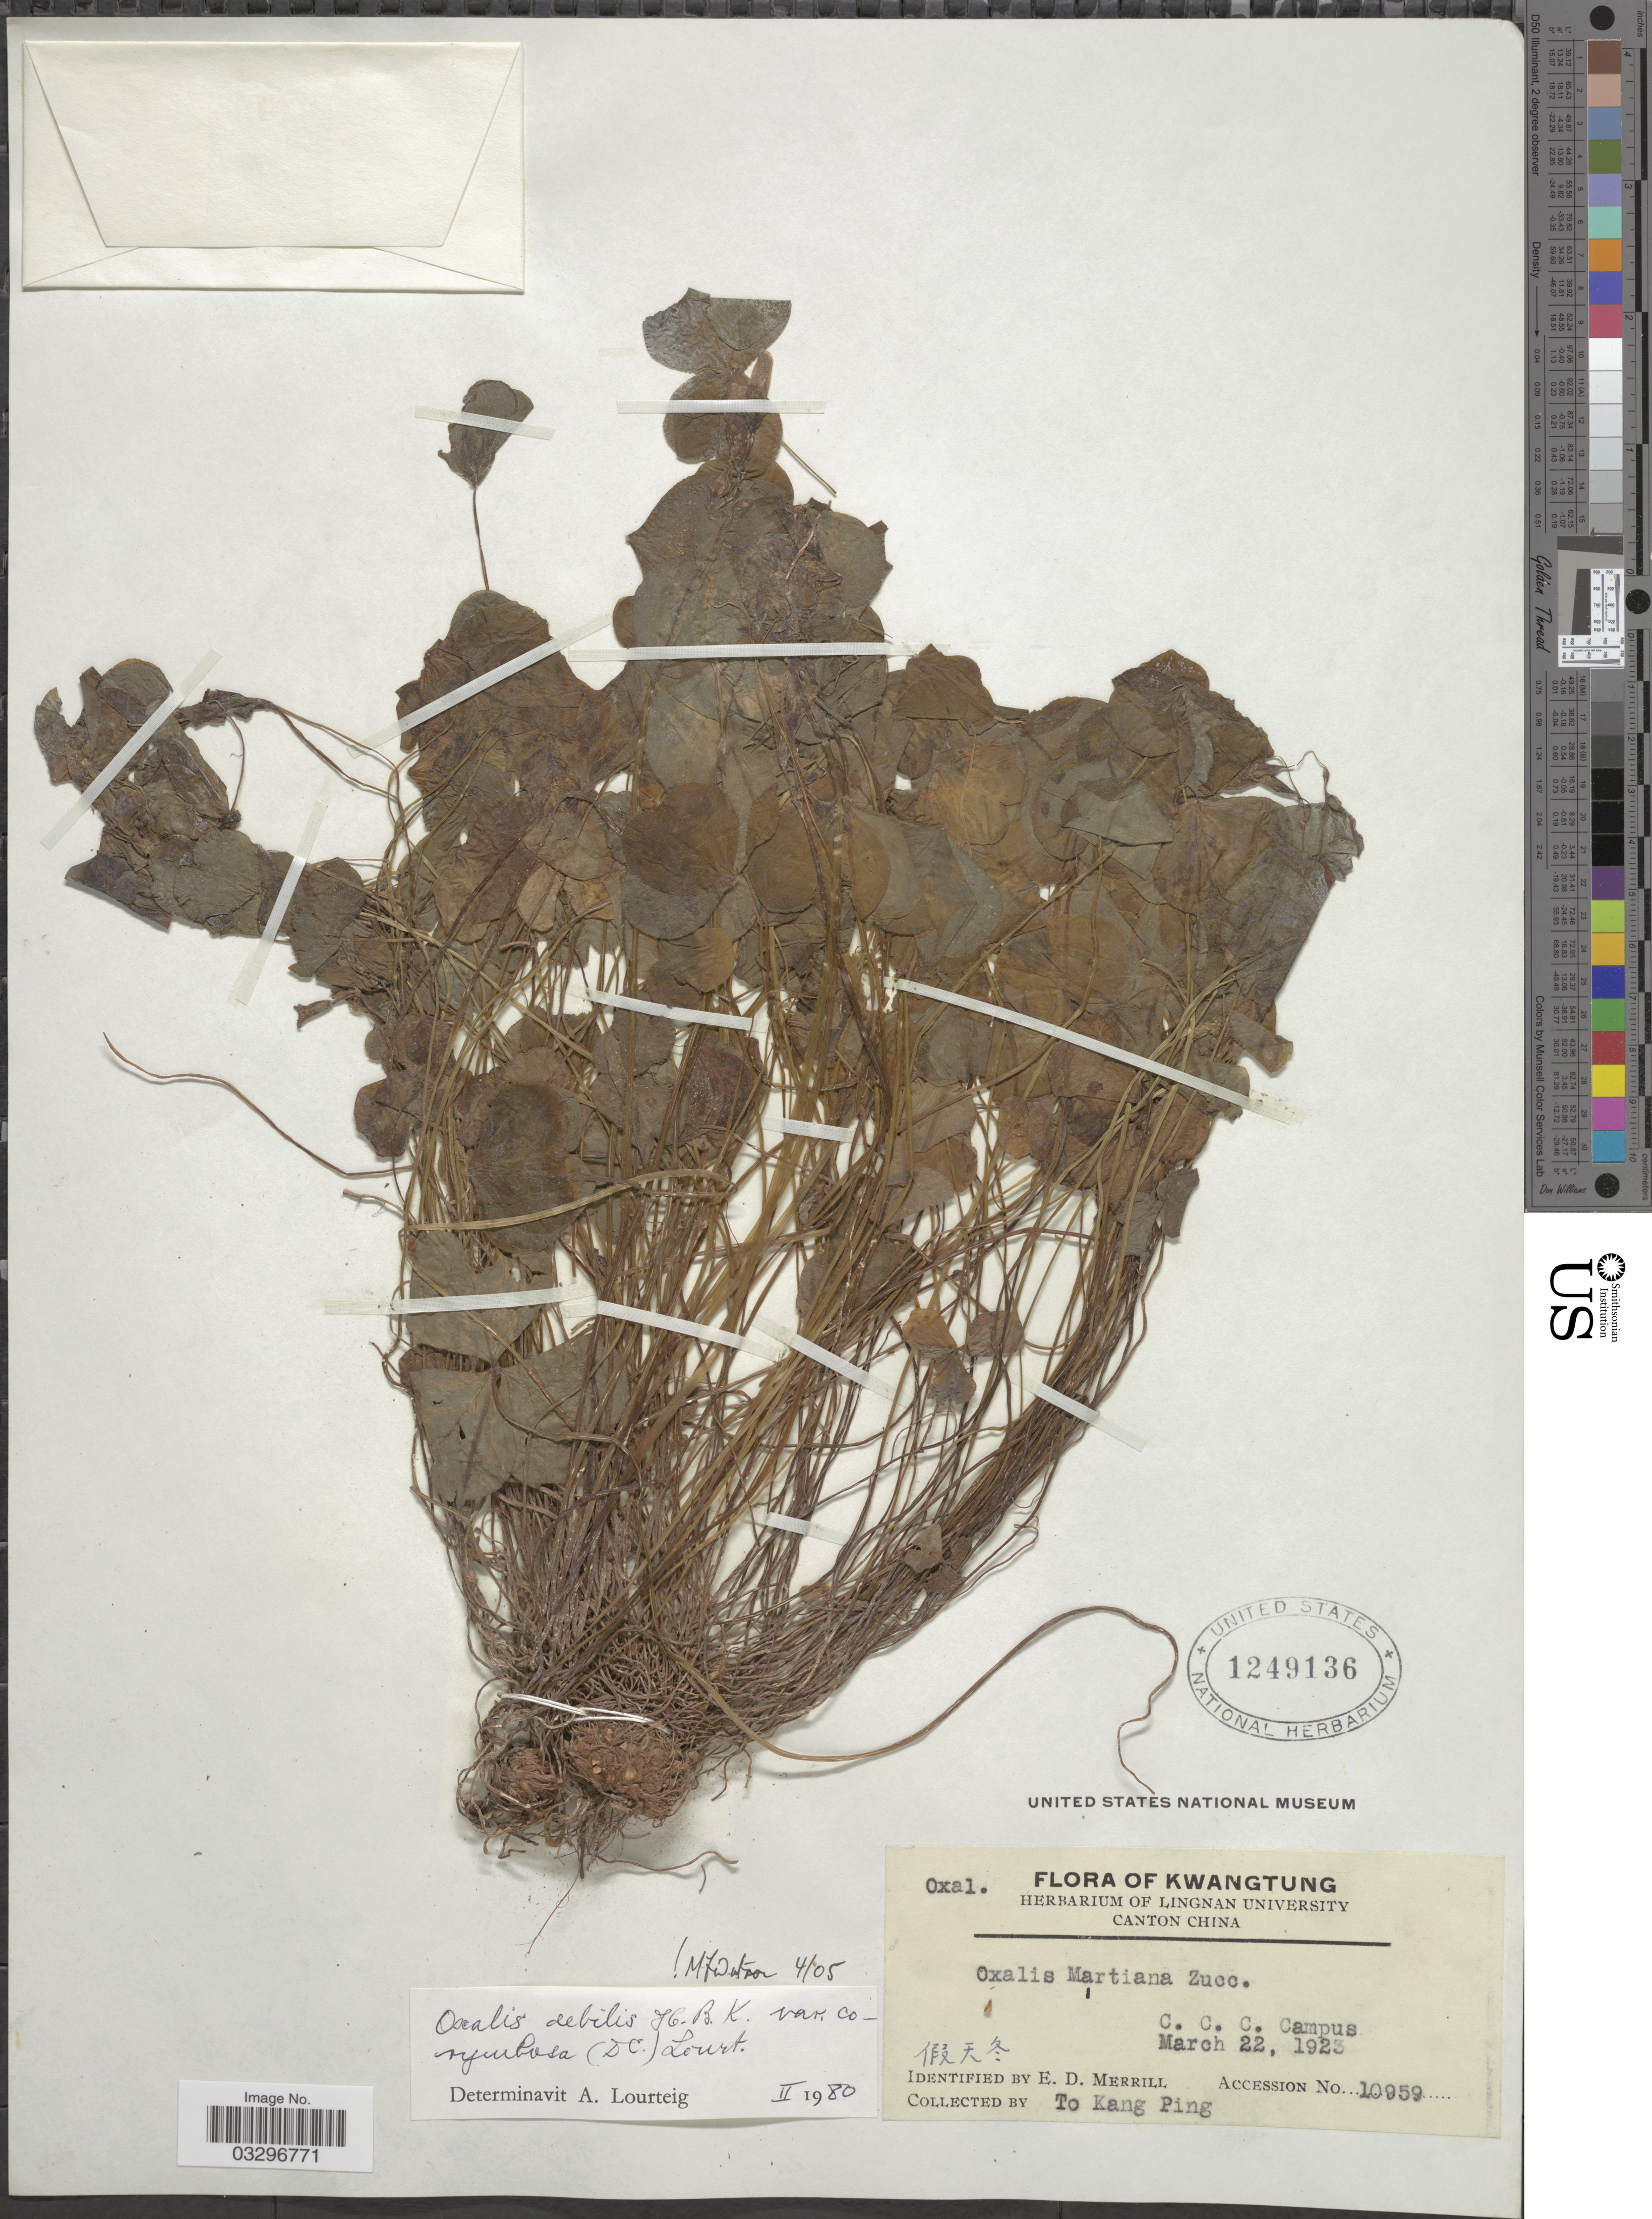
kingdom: Plantae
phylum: Tracheophyta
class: Magnoliopsida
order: Oxalidales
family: Oxalidaceae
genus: Oxalis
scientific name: Oxalis debilis var. corymbosa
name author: (DC.) Lourteig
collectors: T. Ping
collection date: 1923-03-22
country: China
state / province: Guangdong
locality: Kwangtung, C.C.C. Campus.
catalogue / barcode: US 1249136